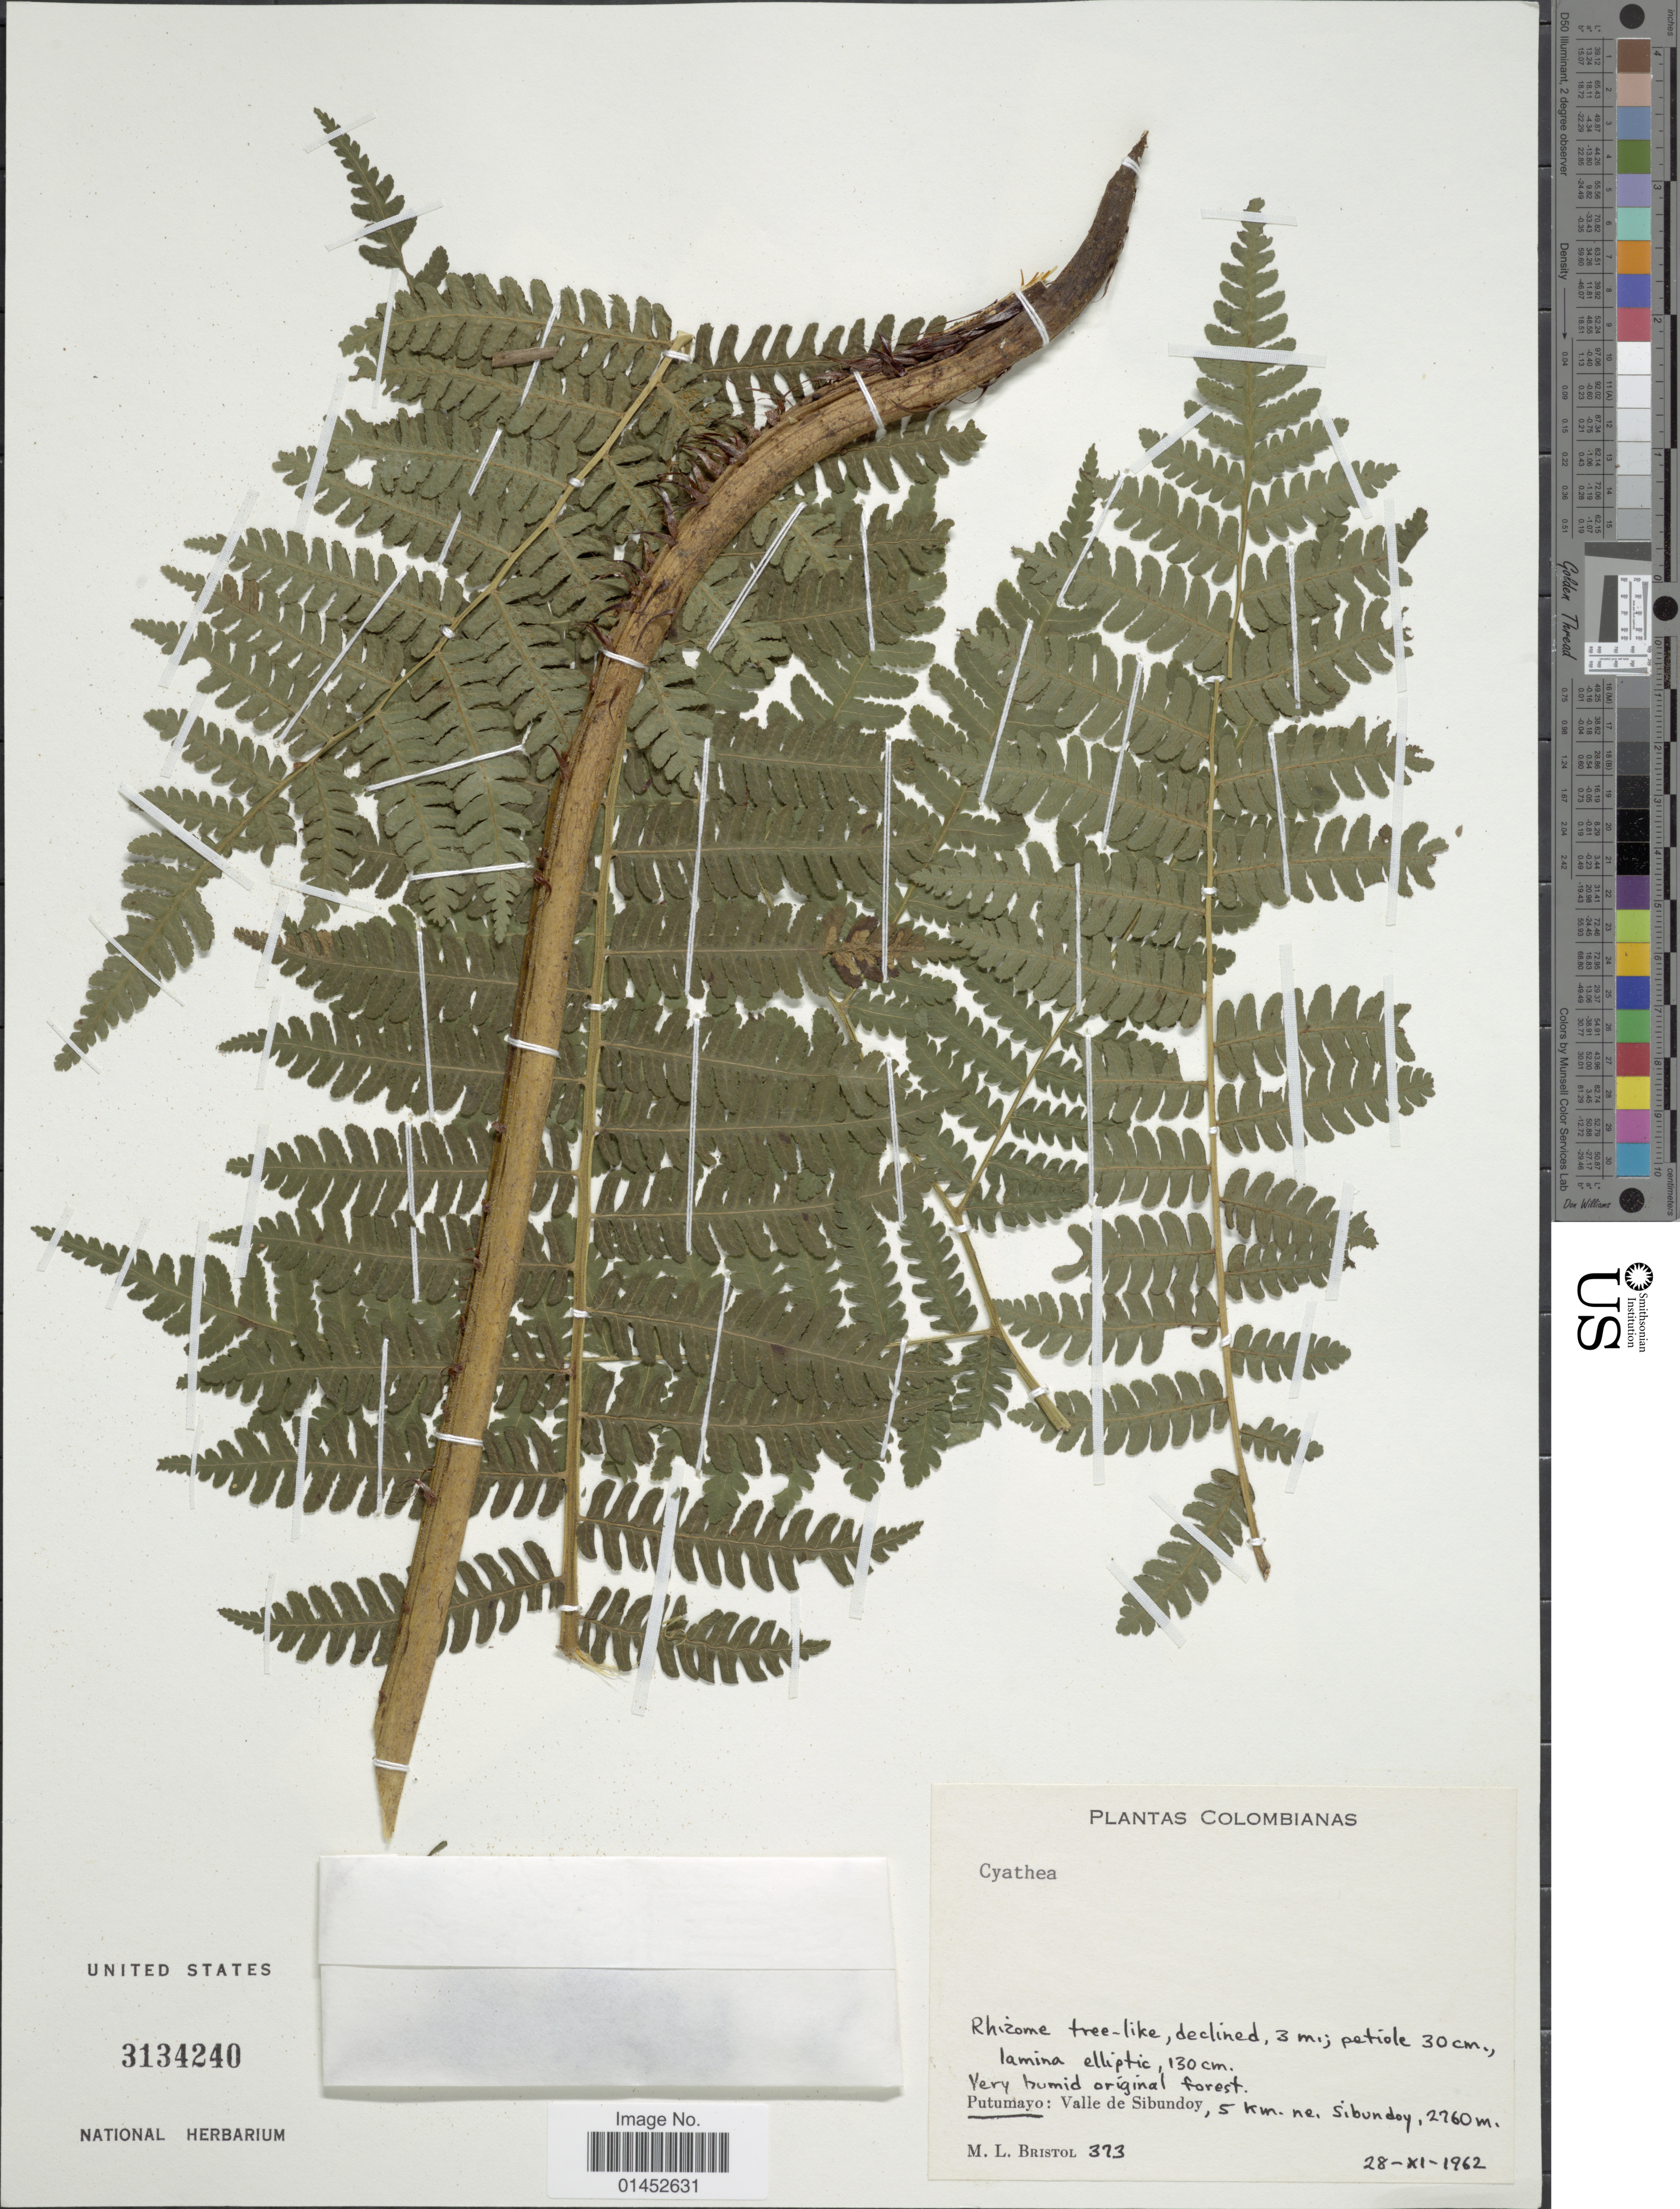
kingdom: Plantae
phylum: Tracheophyta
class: Polypodiopsida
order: Cyatheales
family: Cyatheaceae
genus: Cyathea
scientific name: Cyathea pungens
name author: (Willd.) Domin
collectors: M. L. Bristol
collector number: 313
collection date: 1962-11-28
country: Colombia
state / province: Putumayo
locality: Valle de Sibundoy, 5 km ne. Sibundoy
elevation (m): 2760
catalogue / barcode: US 3134240